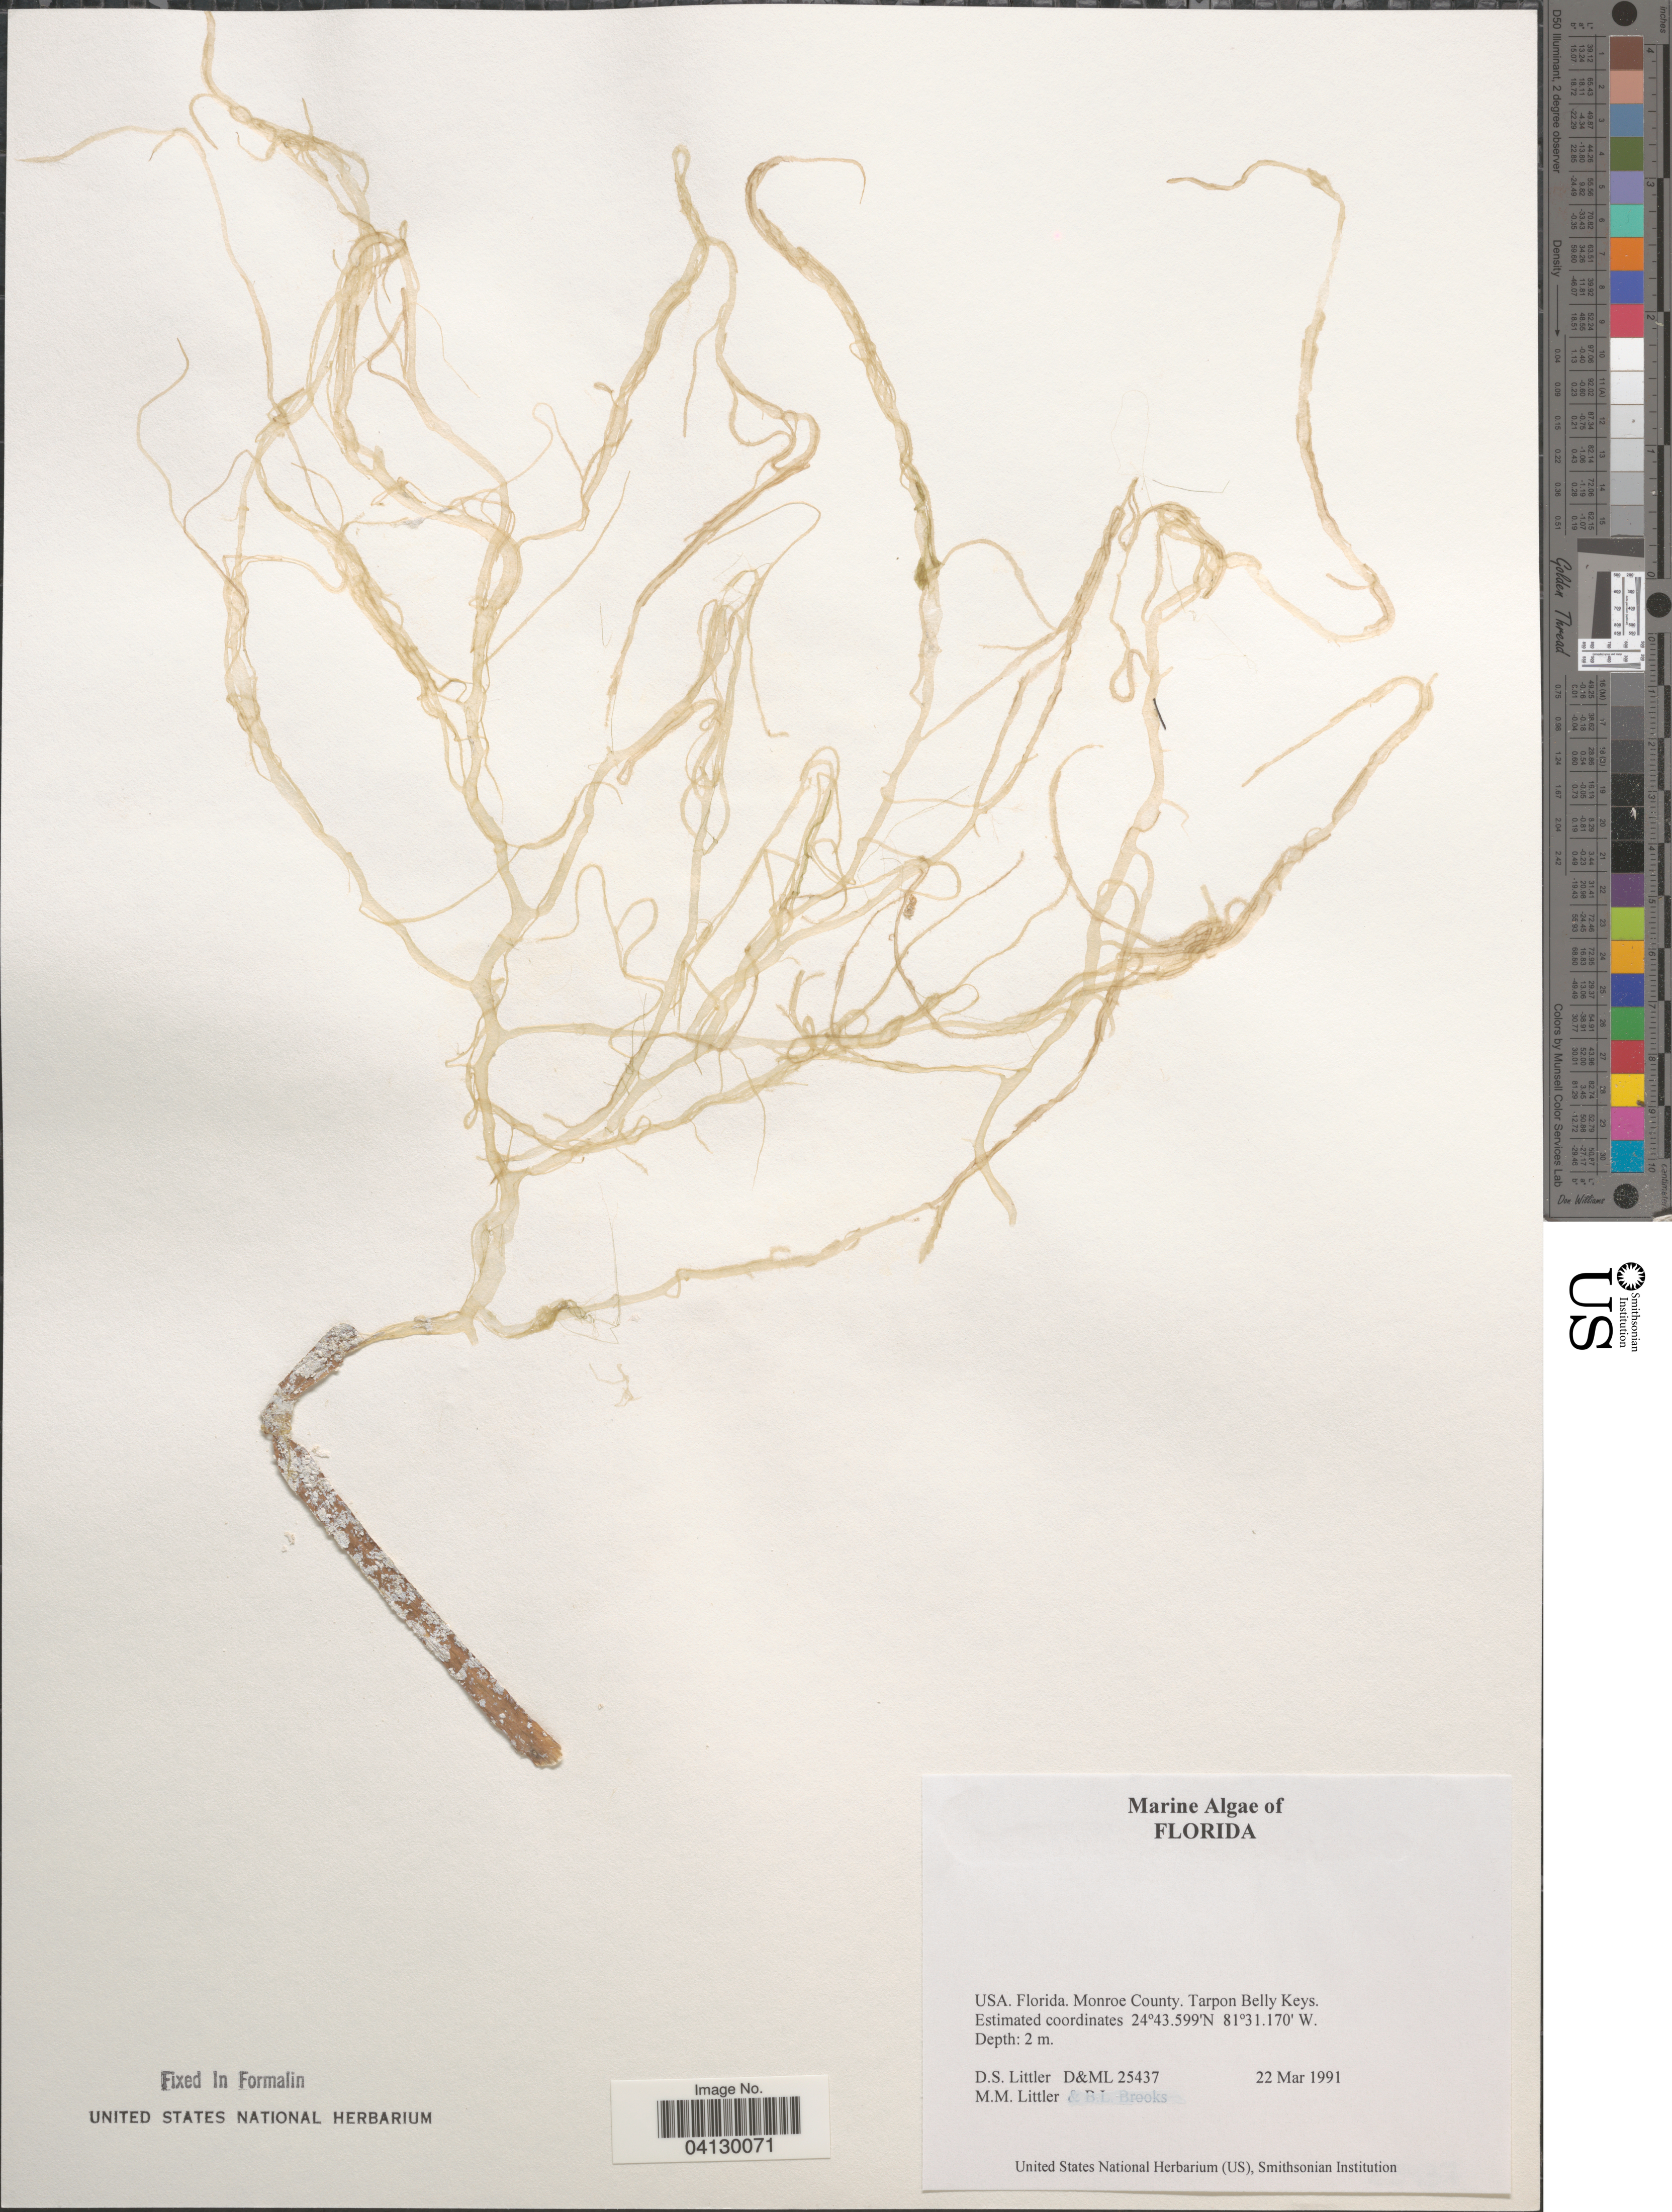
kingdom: Plantae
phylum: Rhodophyta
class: Florideophyceae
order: Corallinales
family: Corallinaceae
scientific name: Crustose Coralline Algae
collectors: D. S. Littler & B. Brooks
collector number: D&ML 25437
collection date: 1991-03-22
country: United States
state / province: Florida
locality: Monroe County. Tarpon Belly Keys.